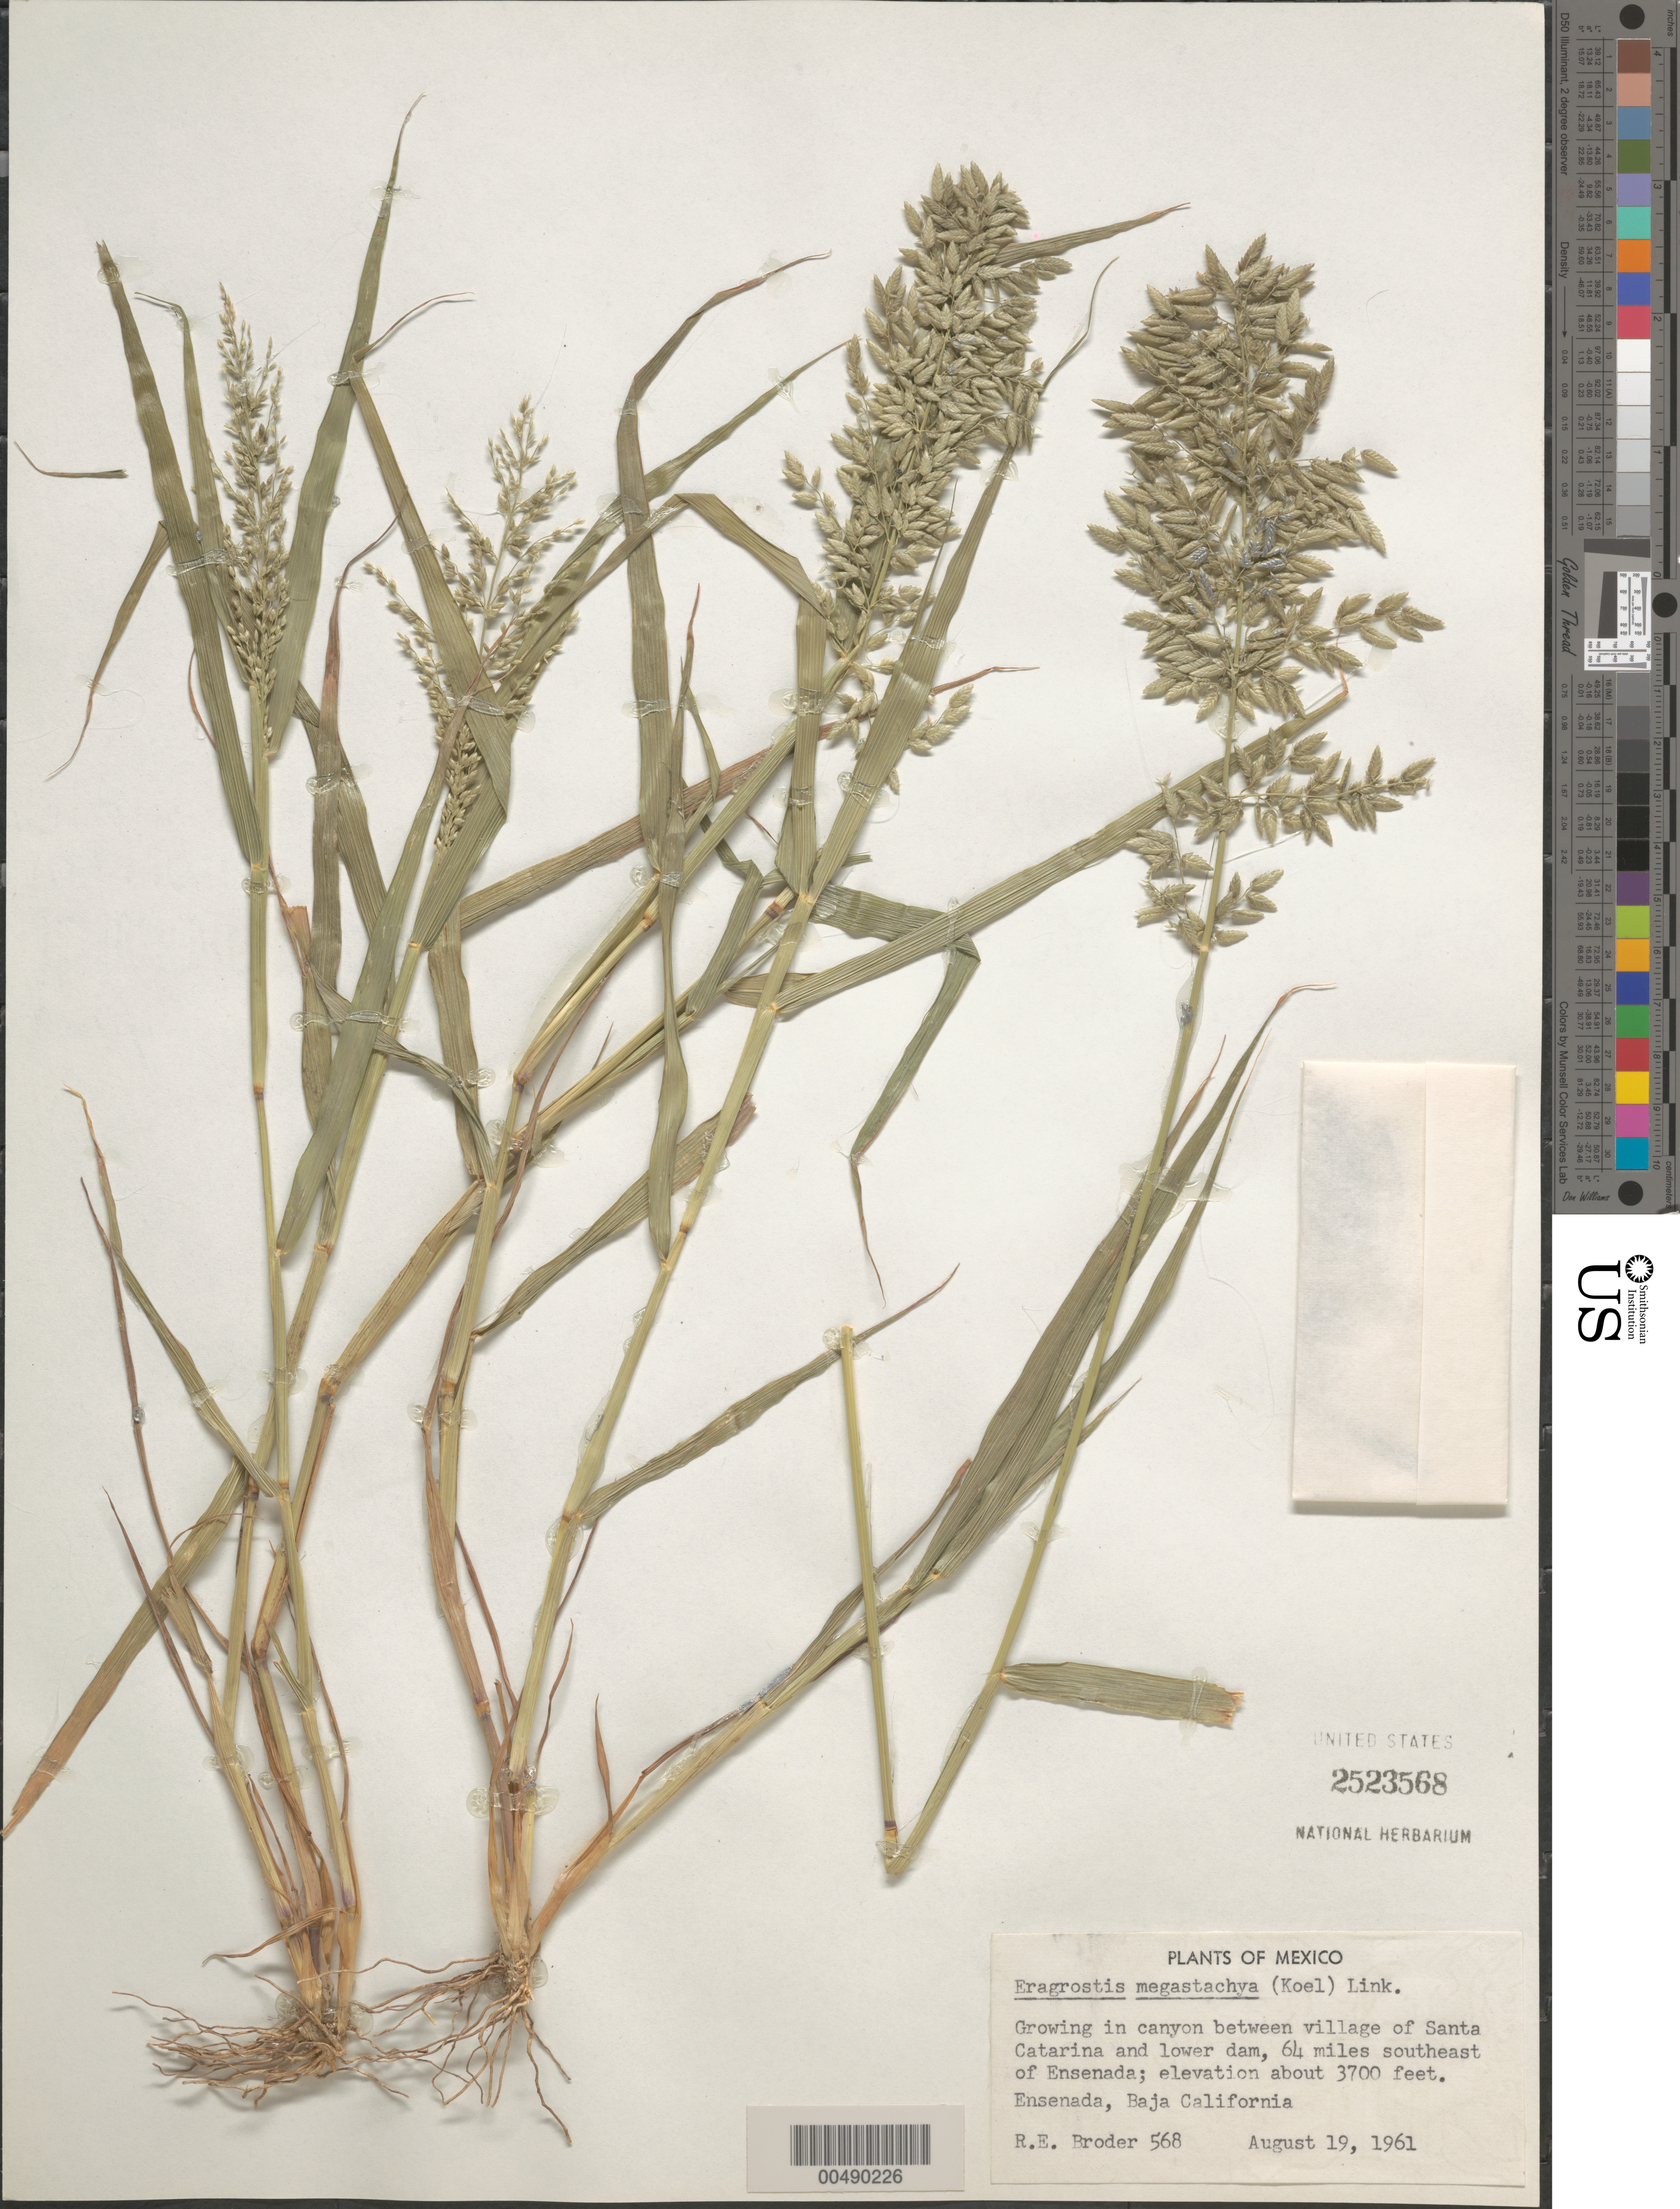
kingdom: Plantae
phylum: Tracheophyta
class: Liliopsida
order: Poales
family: Poaceae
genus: Eragrostis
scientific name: Eragrostis cilianensis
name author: (Bellardi) Vignolo ex Janch.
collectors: R. Broder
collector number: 568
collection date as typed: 19 Aug 1961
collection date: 1961-08-19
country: Mexico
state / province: Baja California Norte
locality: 64 mi SE of Ensenada, between village of Santa Catarina and lower dam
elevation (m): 1128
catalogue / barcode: US 2523568